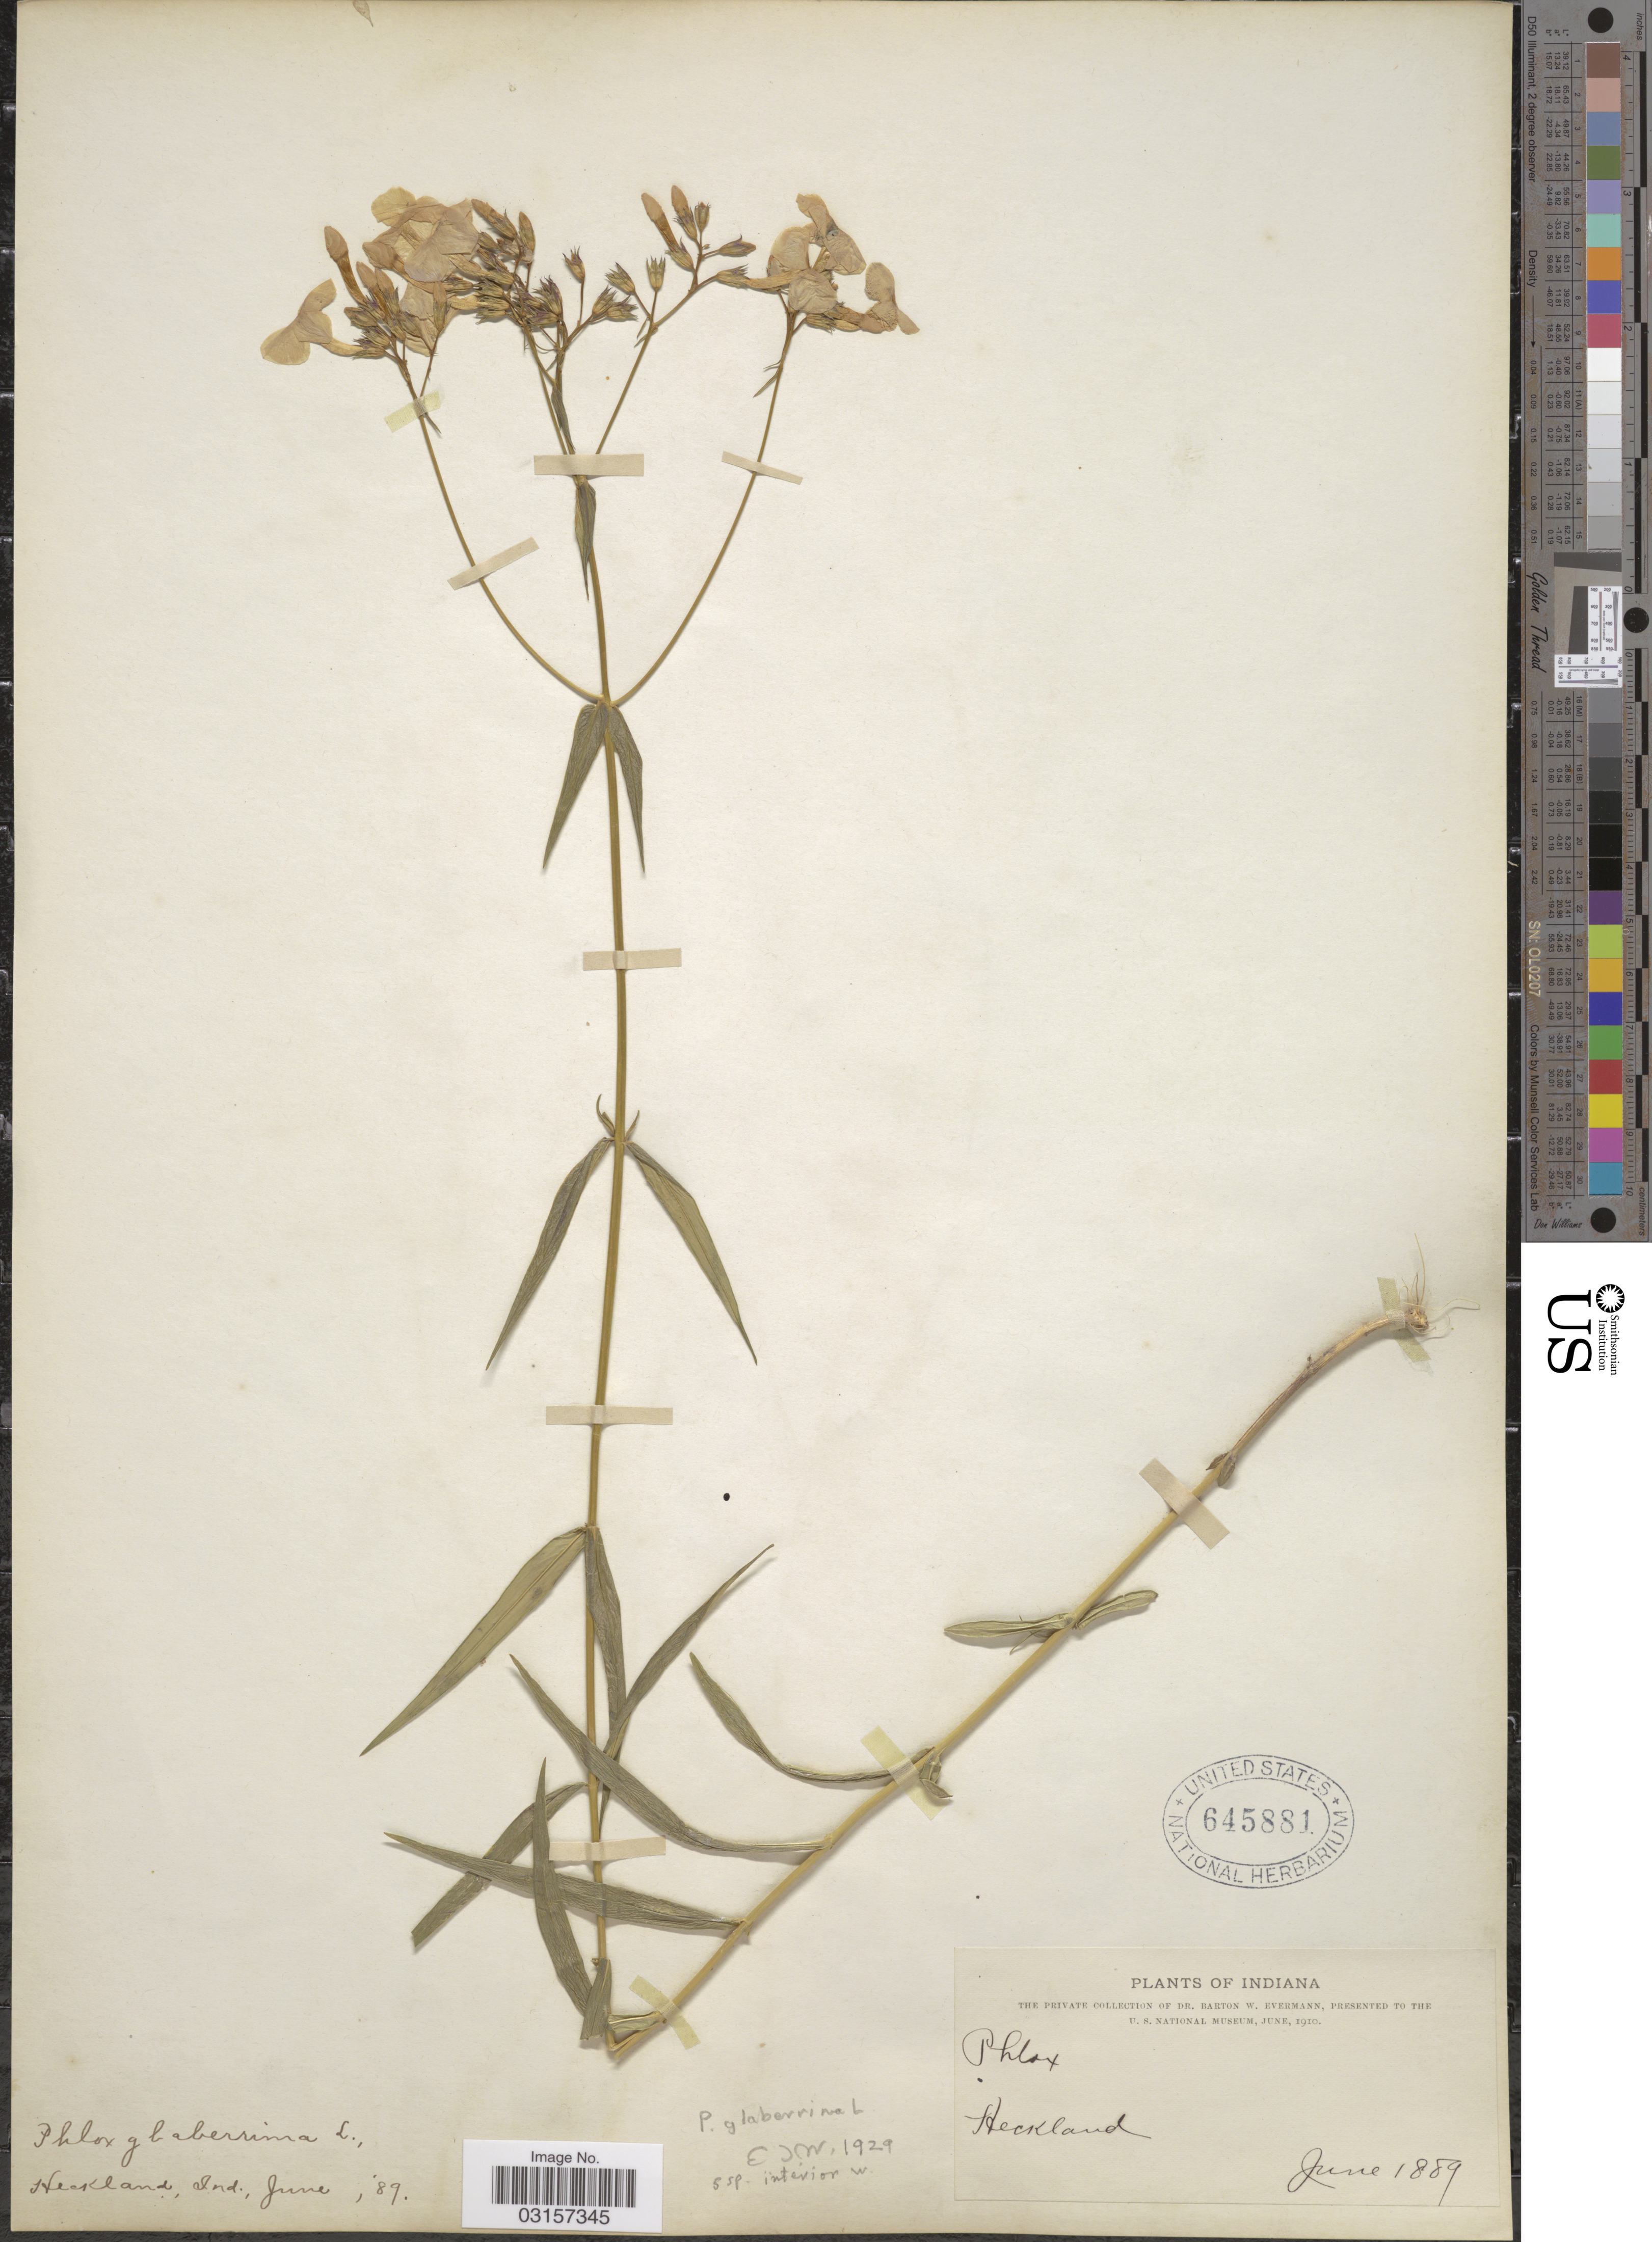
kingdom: Plantae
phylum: Tracheophyta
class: Magnoliopsida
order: Ericales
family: Polemoniaceae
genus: Phlox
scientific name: Phlox glaberrima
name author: L.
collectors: B. W. Evermann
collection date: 1889-06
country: United States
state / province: Indiana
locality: Heckland.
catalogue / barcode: US 645881